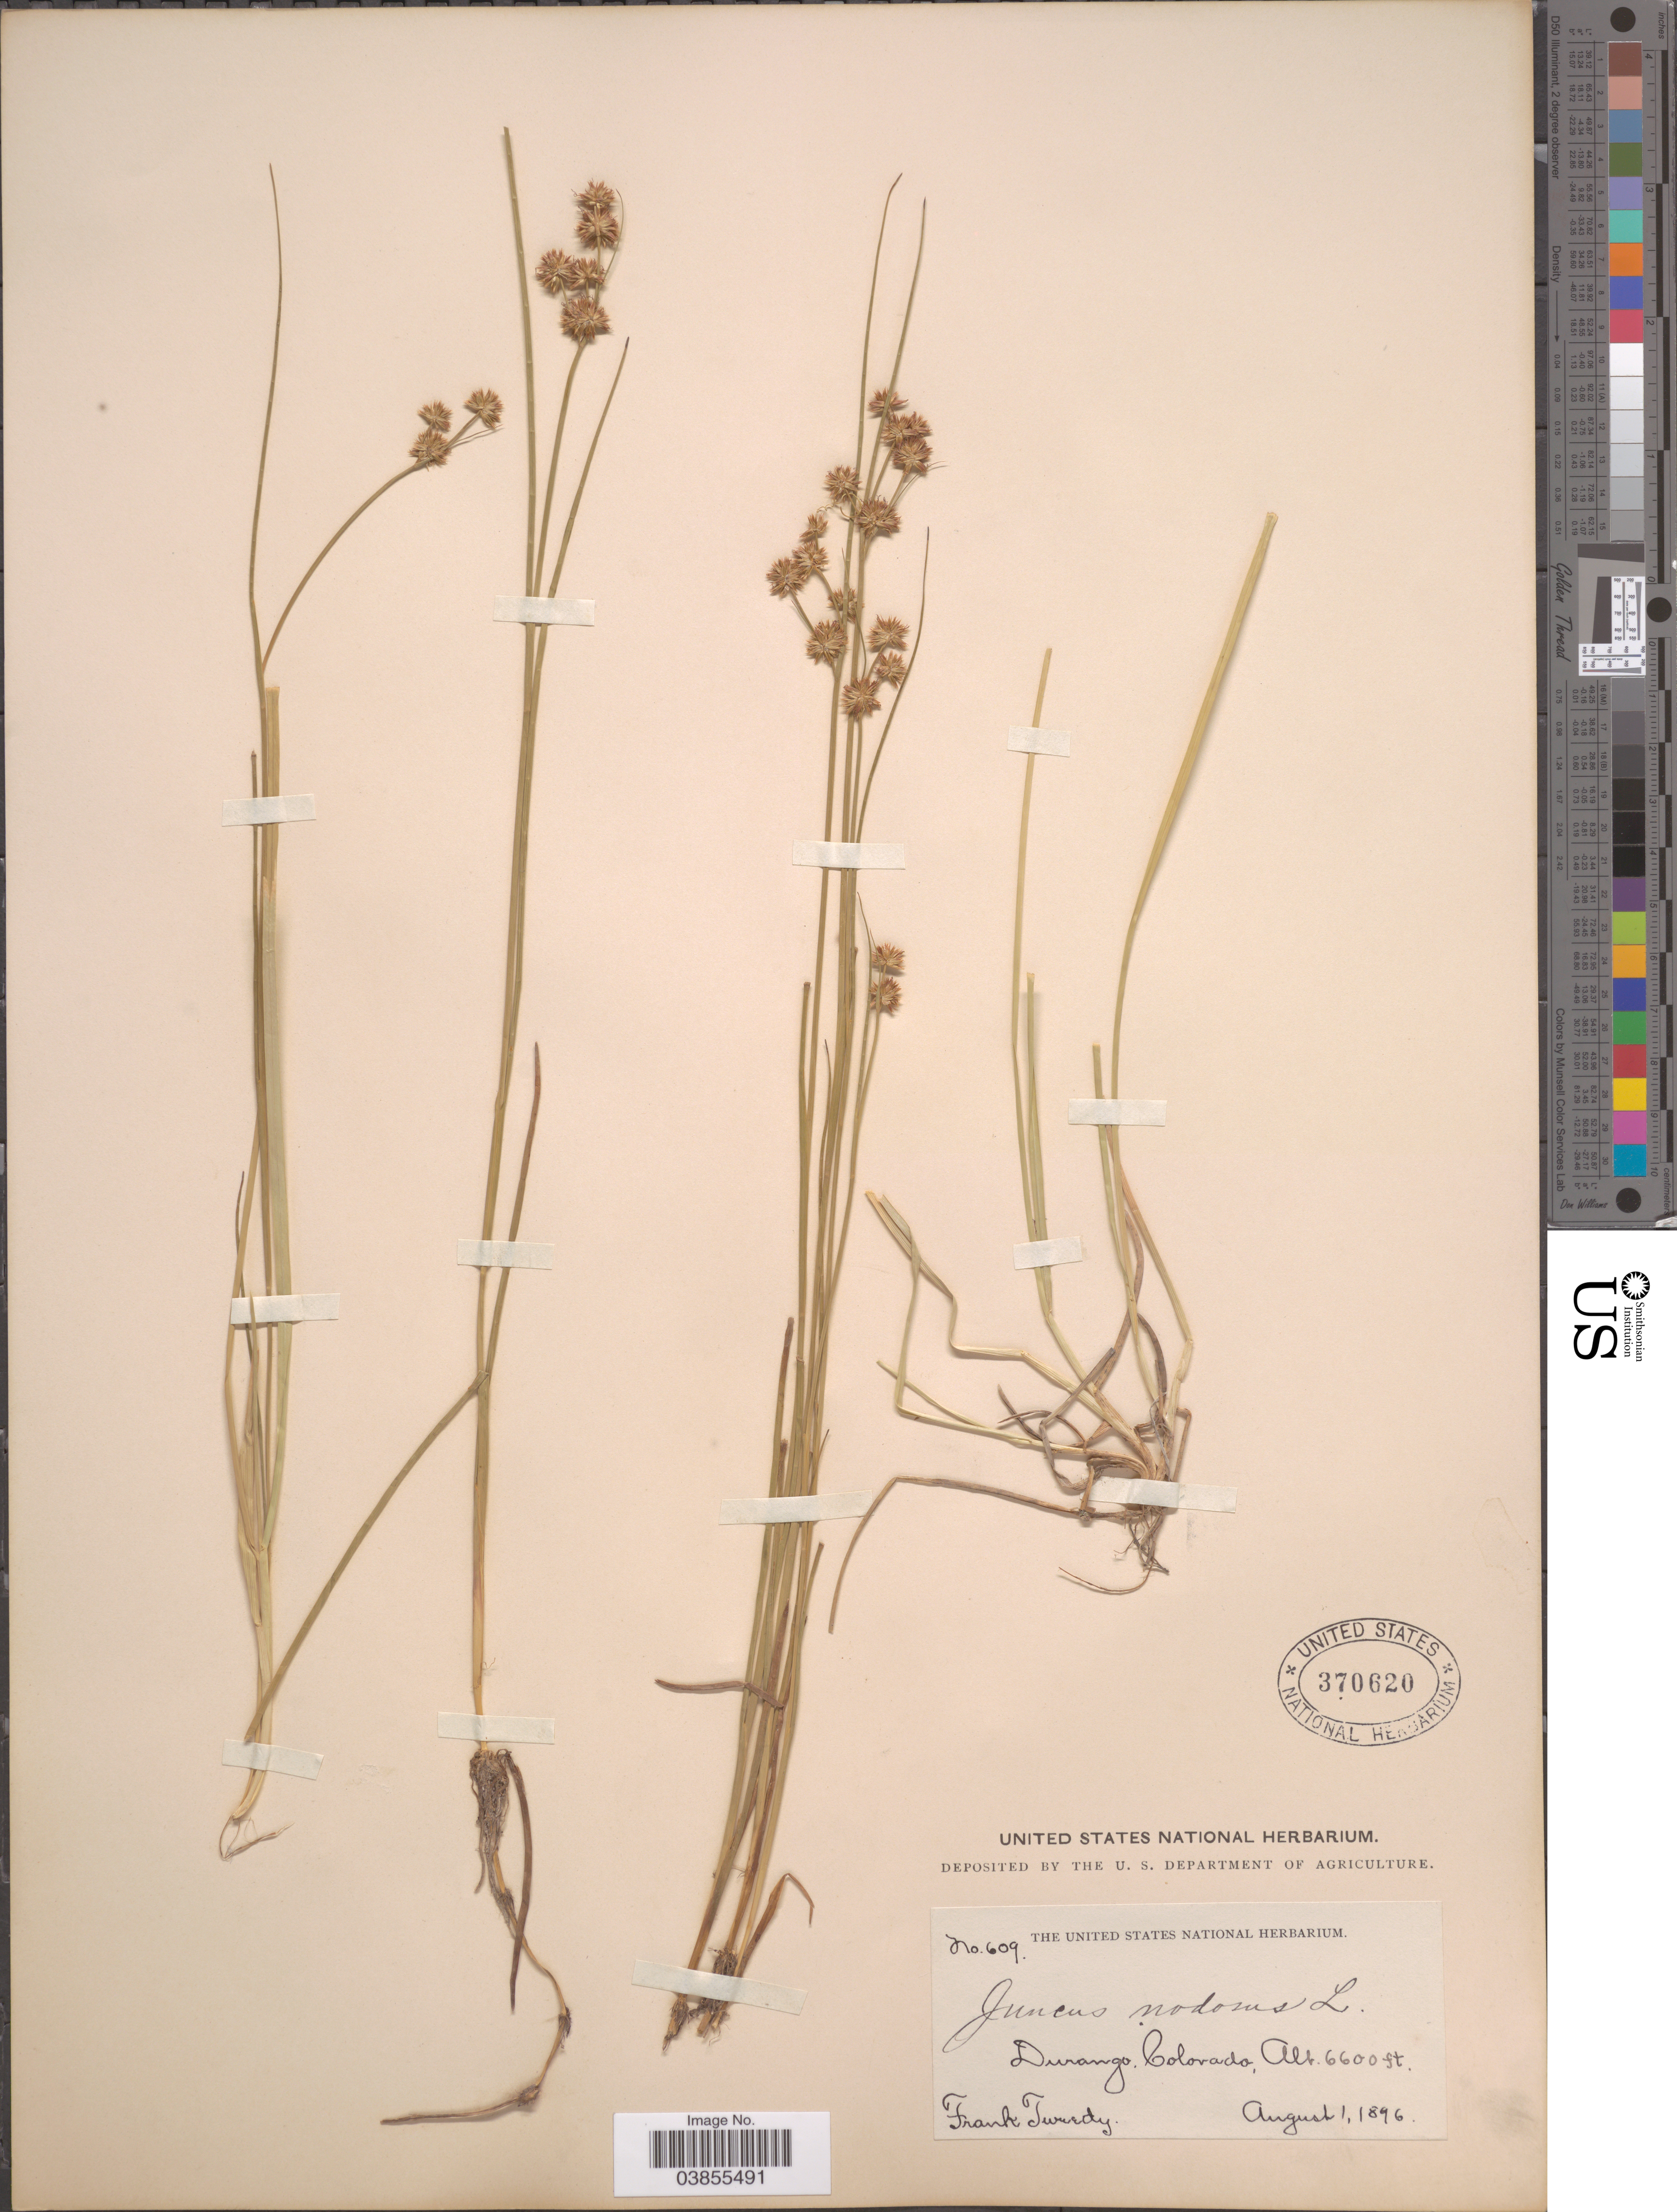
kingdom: Plantae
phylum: Tracheophyta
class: Liliopsida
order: Poales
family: Juncaceae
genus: Juncus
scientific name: Juncus nodosus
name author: L.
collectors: F. Tweedy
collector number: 609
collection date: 1896-08-01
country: United States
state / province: Colorado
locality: Durango.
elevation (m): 2012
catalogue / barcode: US 370620